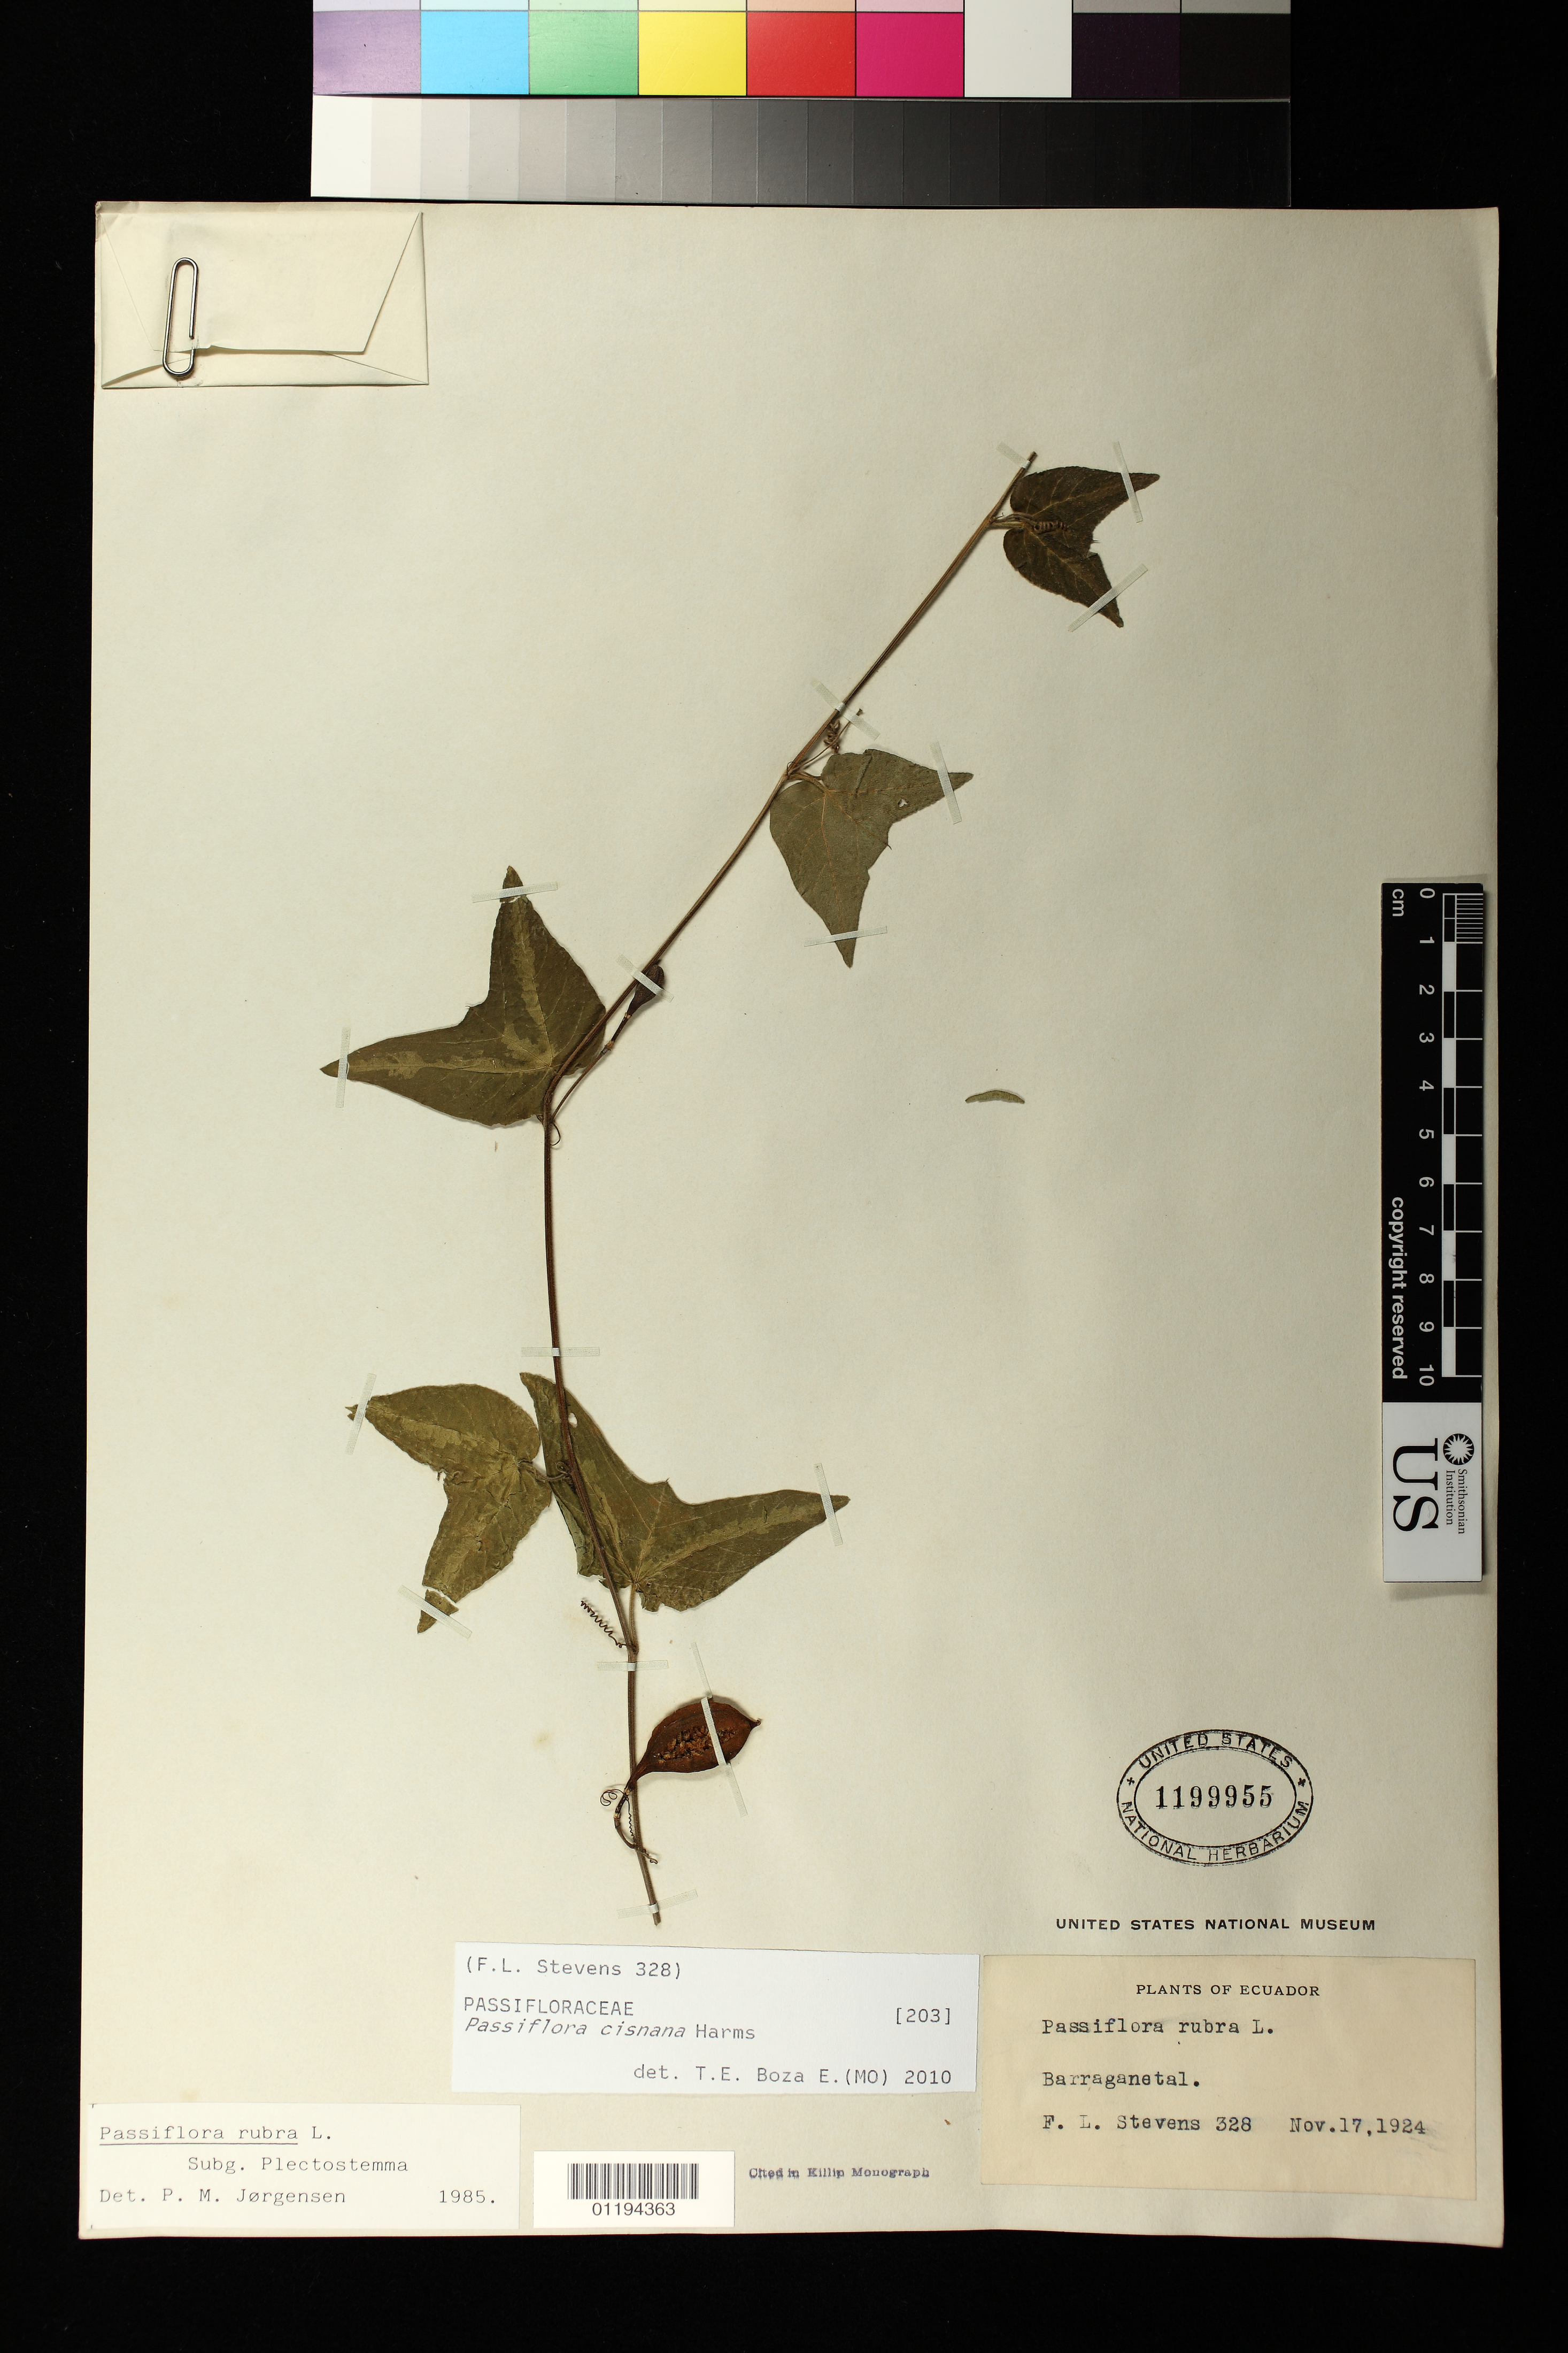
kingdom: Plantae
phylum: Tracheophyta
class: Magnoliopsida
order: Malpighiales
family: Passifloraceae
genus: Passiflora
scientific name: Passiflora cisnana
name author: Harms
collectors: F. L. Stevens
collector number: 328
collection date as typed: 17 Nov 1924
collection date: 1924-11-17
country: Ecuador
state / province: Guayas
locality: Barraganetal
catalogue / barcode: US 1199955